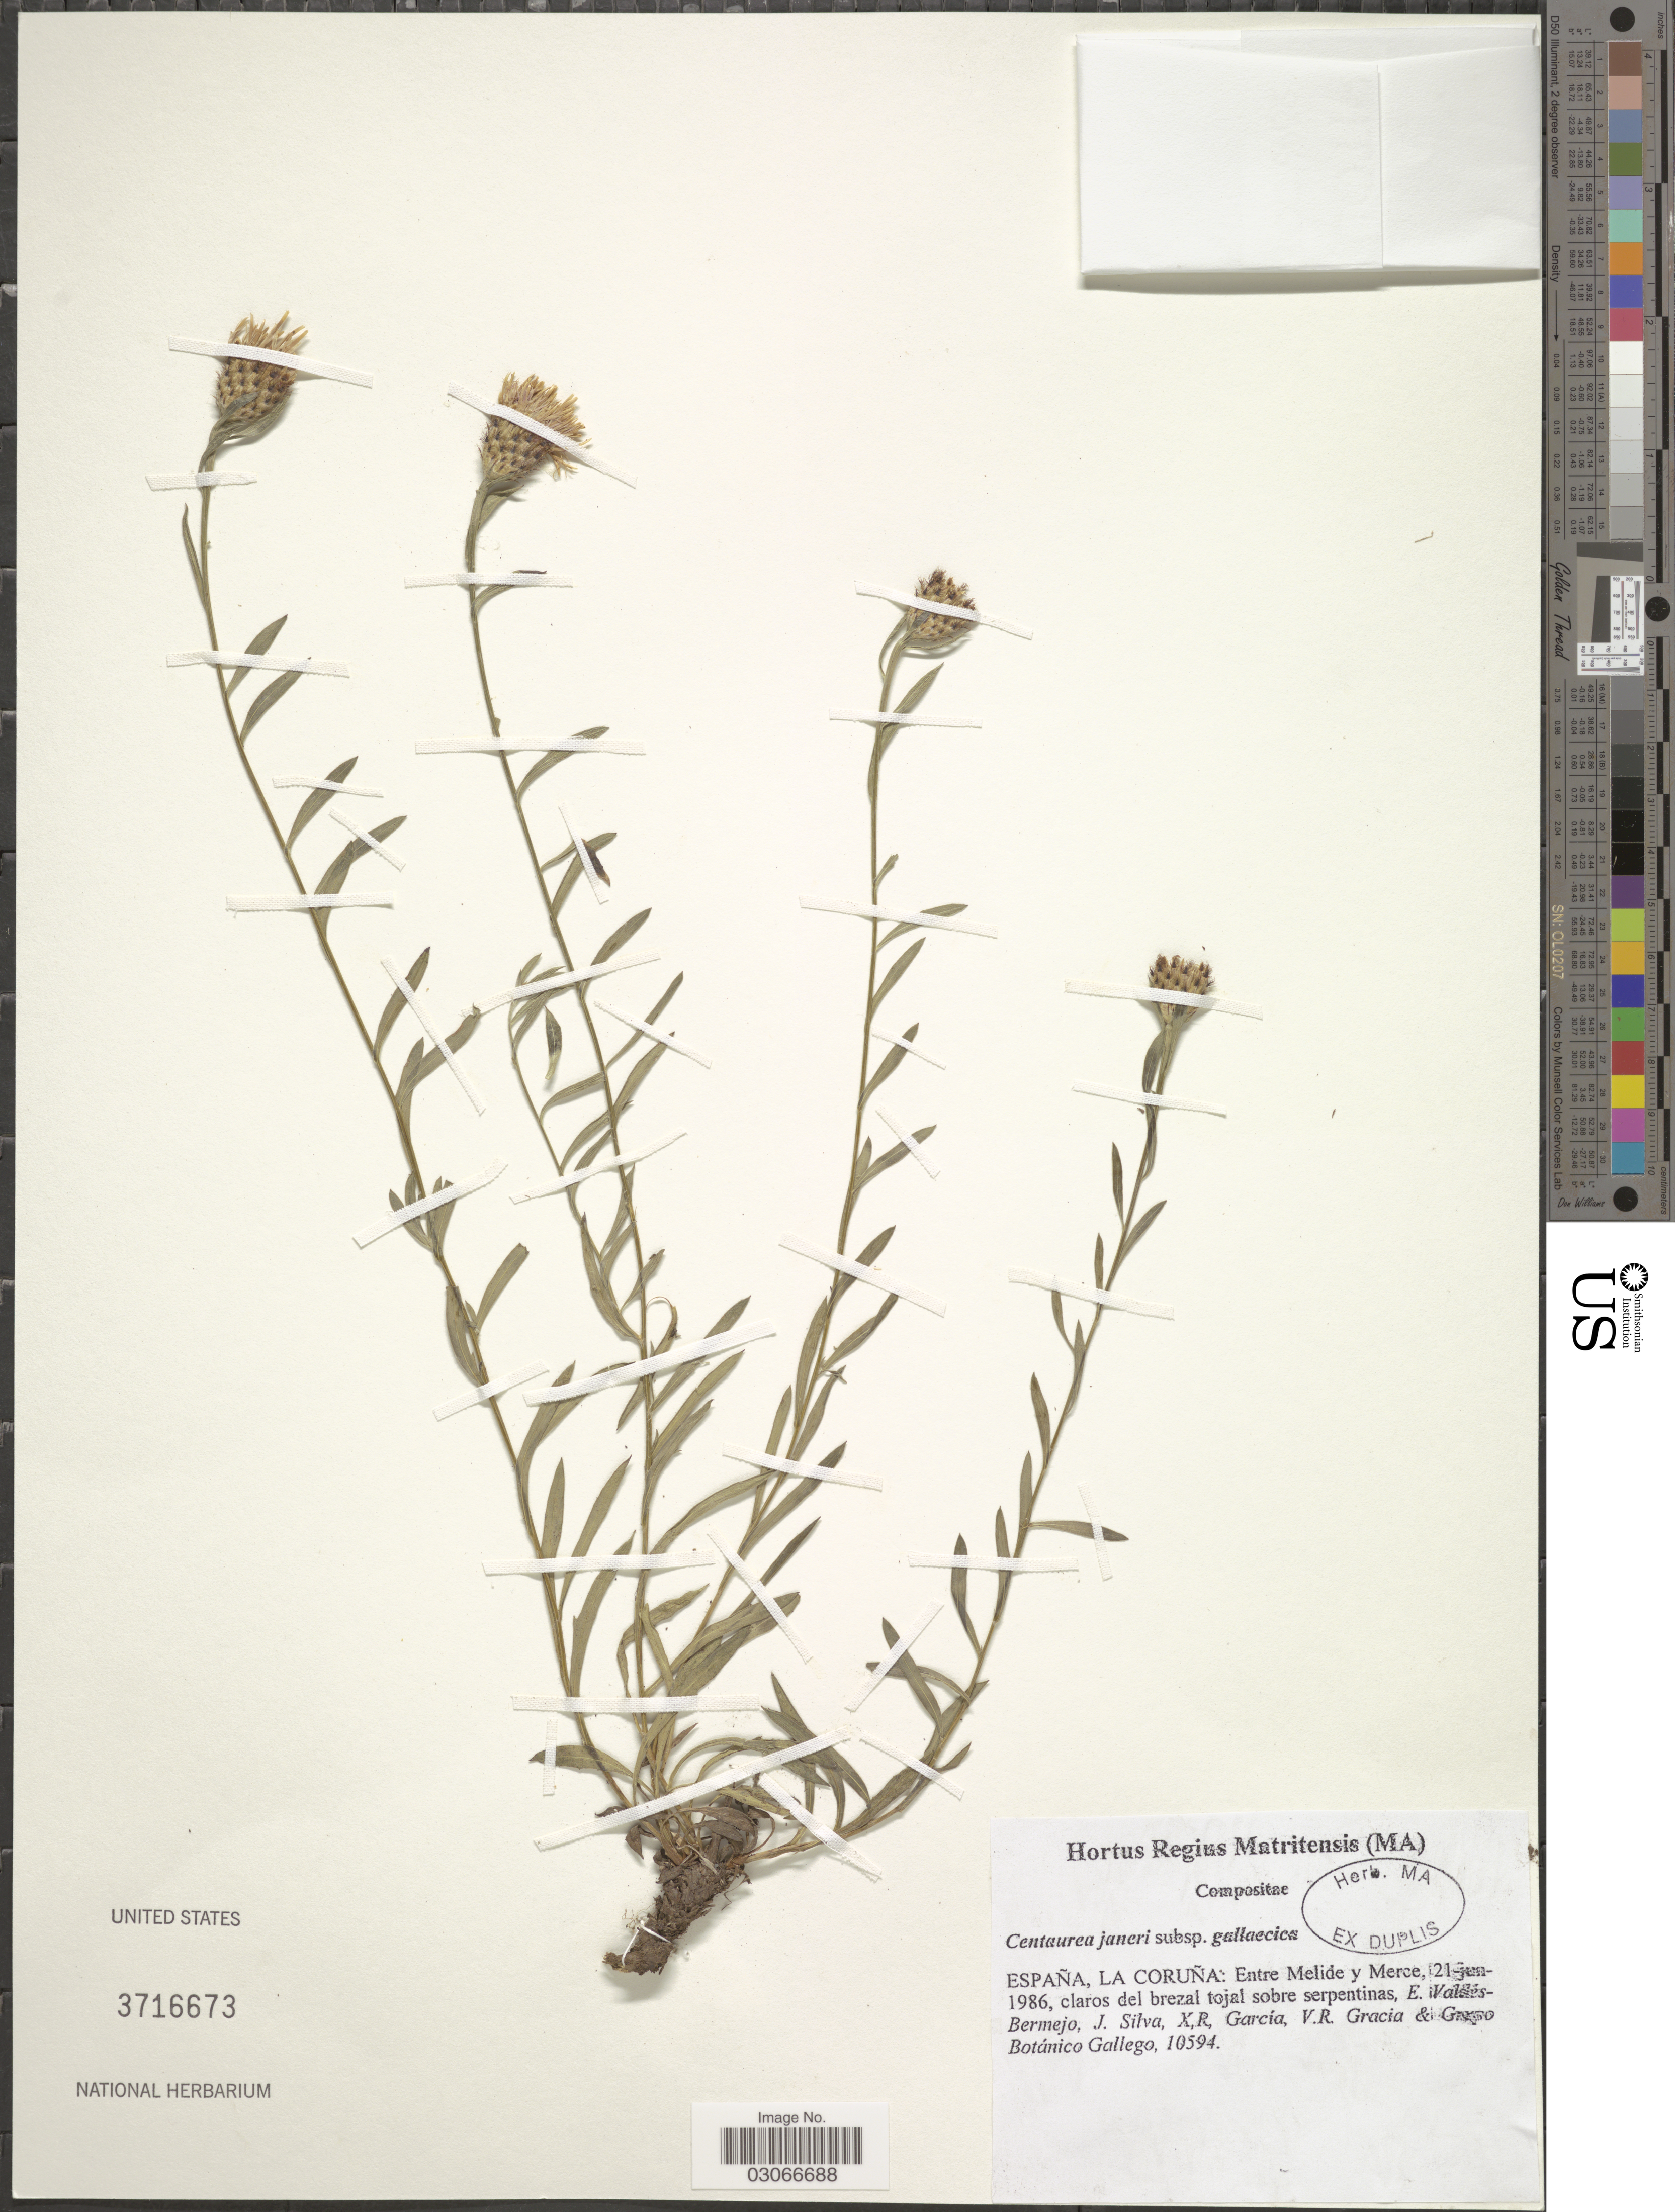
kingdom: Plantae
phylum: Tracheophyta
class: Magnoliopsida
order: Asterales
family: Asteraceae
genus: Centaurea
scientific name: Centaurea janeri subsp. gallaecica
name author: M. Laínz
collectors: E. Valdes Bermejo, J. Silva, X. García, V. Gracia & Go Botánico Gallego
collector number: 10594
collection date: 1986-06-21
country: Spain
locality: España, La Coruña: Entre Melide y Merce.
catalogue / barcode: US 3716673